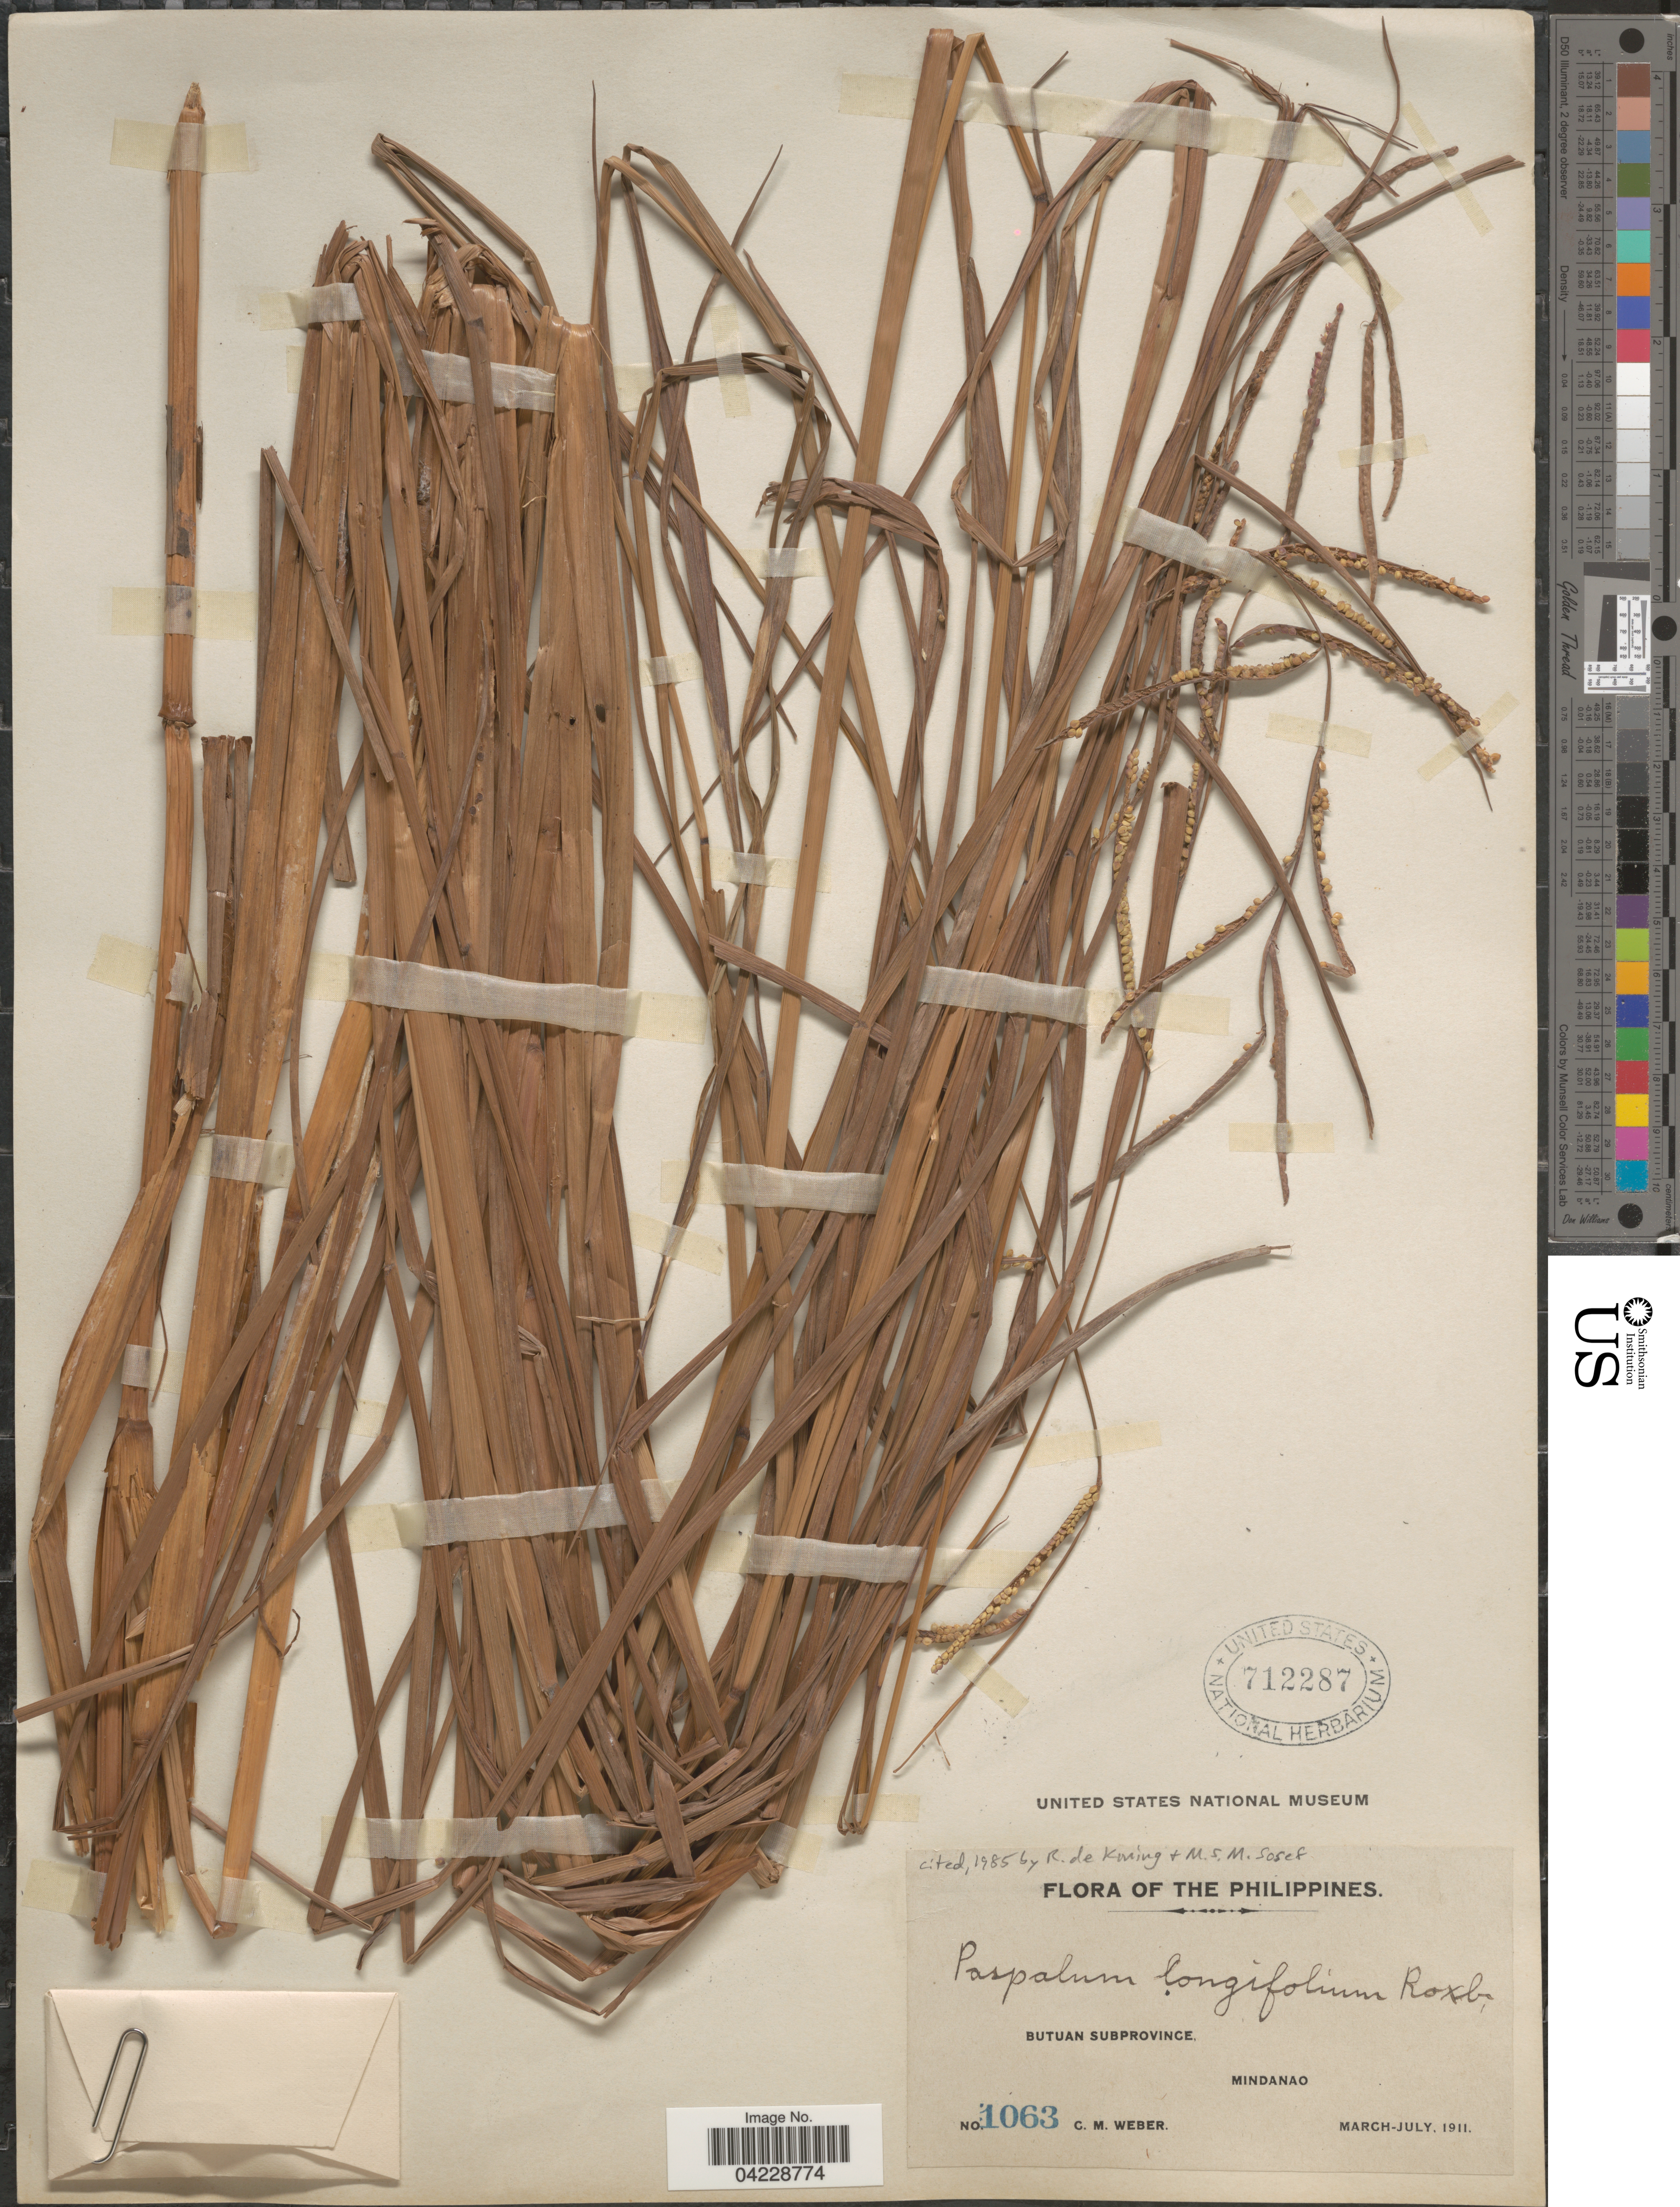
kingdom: Plantae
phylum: Tracheophyta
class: Liliopsida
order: Poales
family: Poaceae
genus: Paspalum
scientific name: Paspalum longifolium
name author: Roxb.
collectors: C. M. Weber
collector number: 1063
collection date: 1911-03/1911-07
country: Philippines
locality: Butuan Subprovince. Mindanao.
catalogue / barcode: US 712287